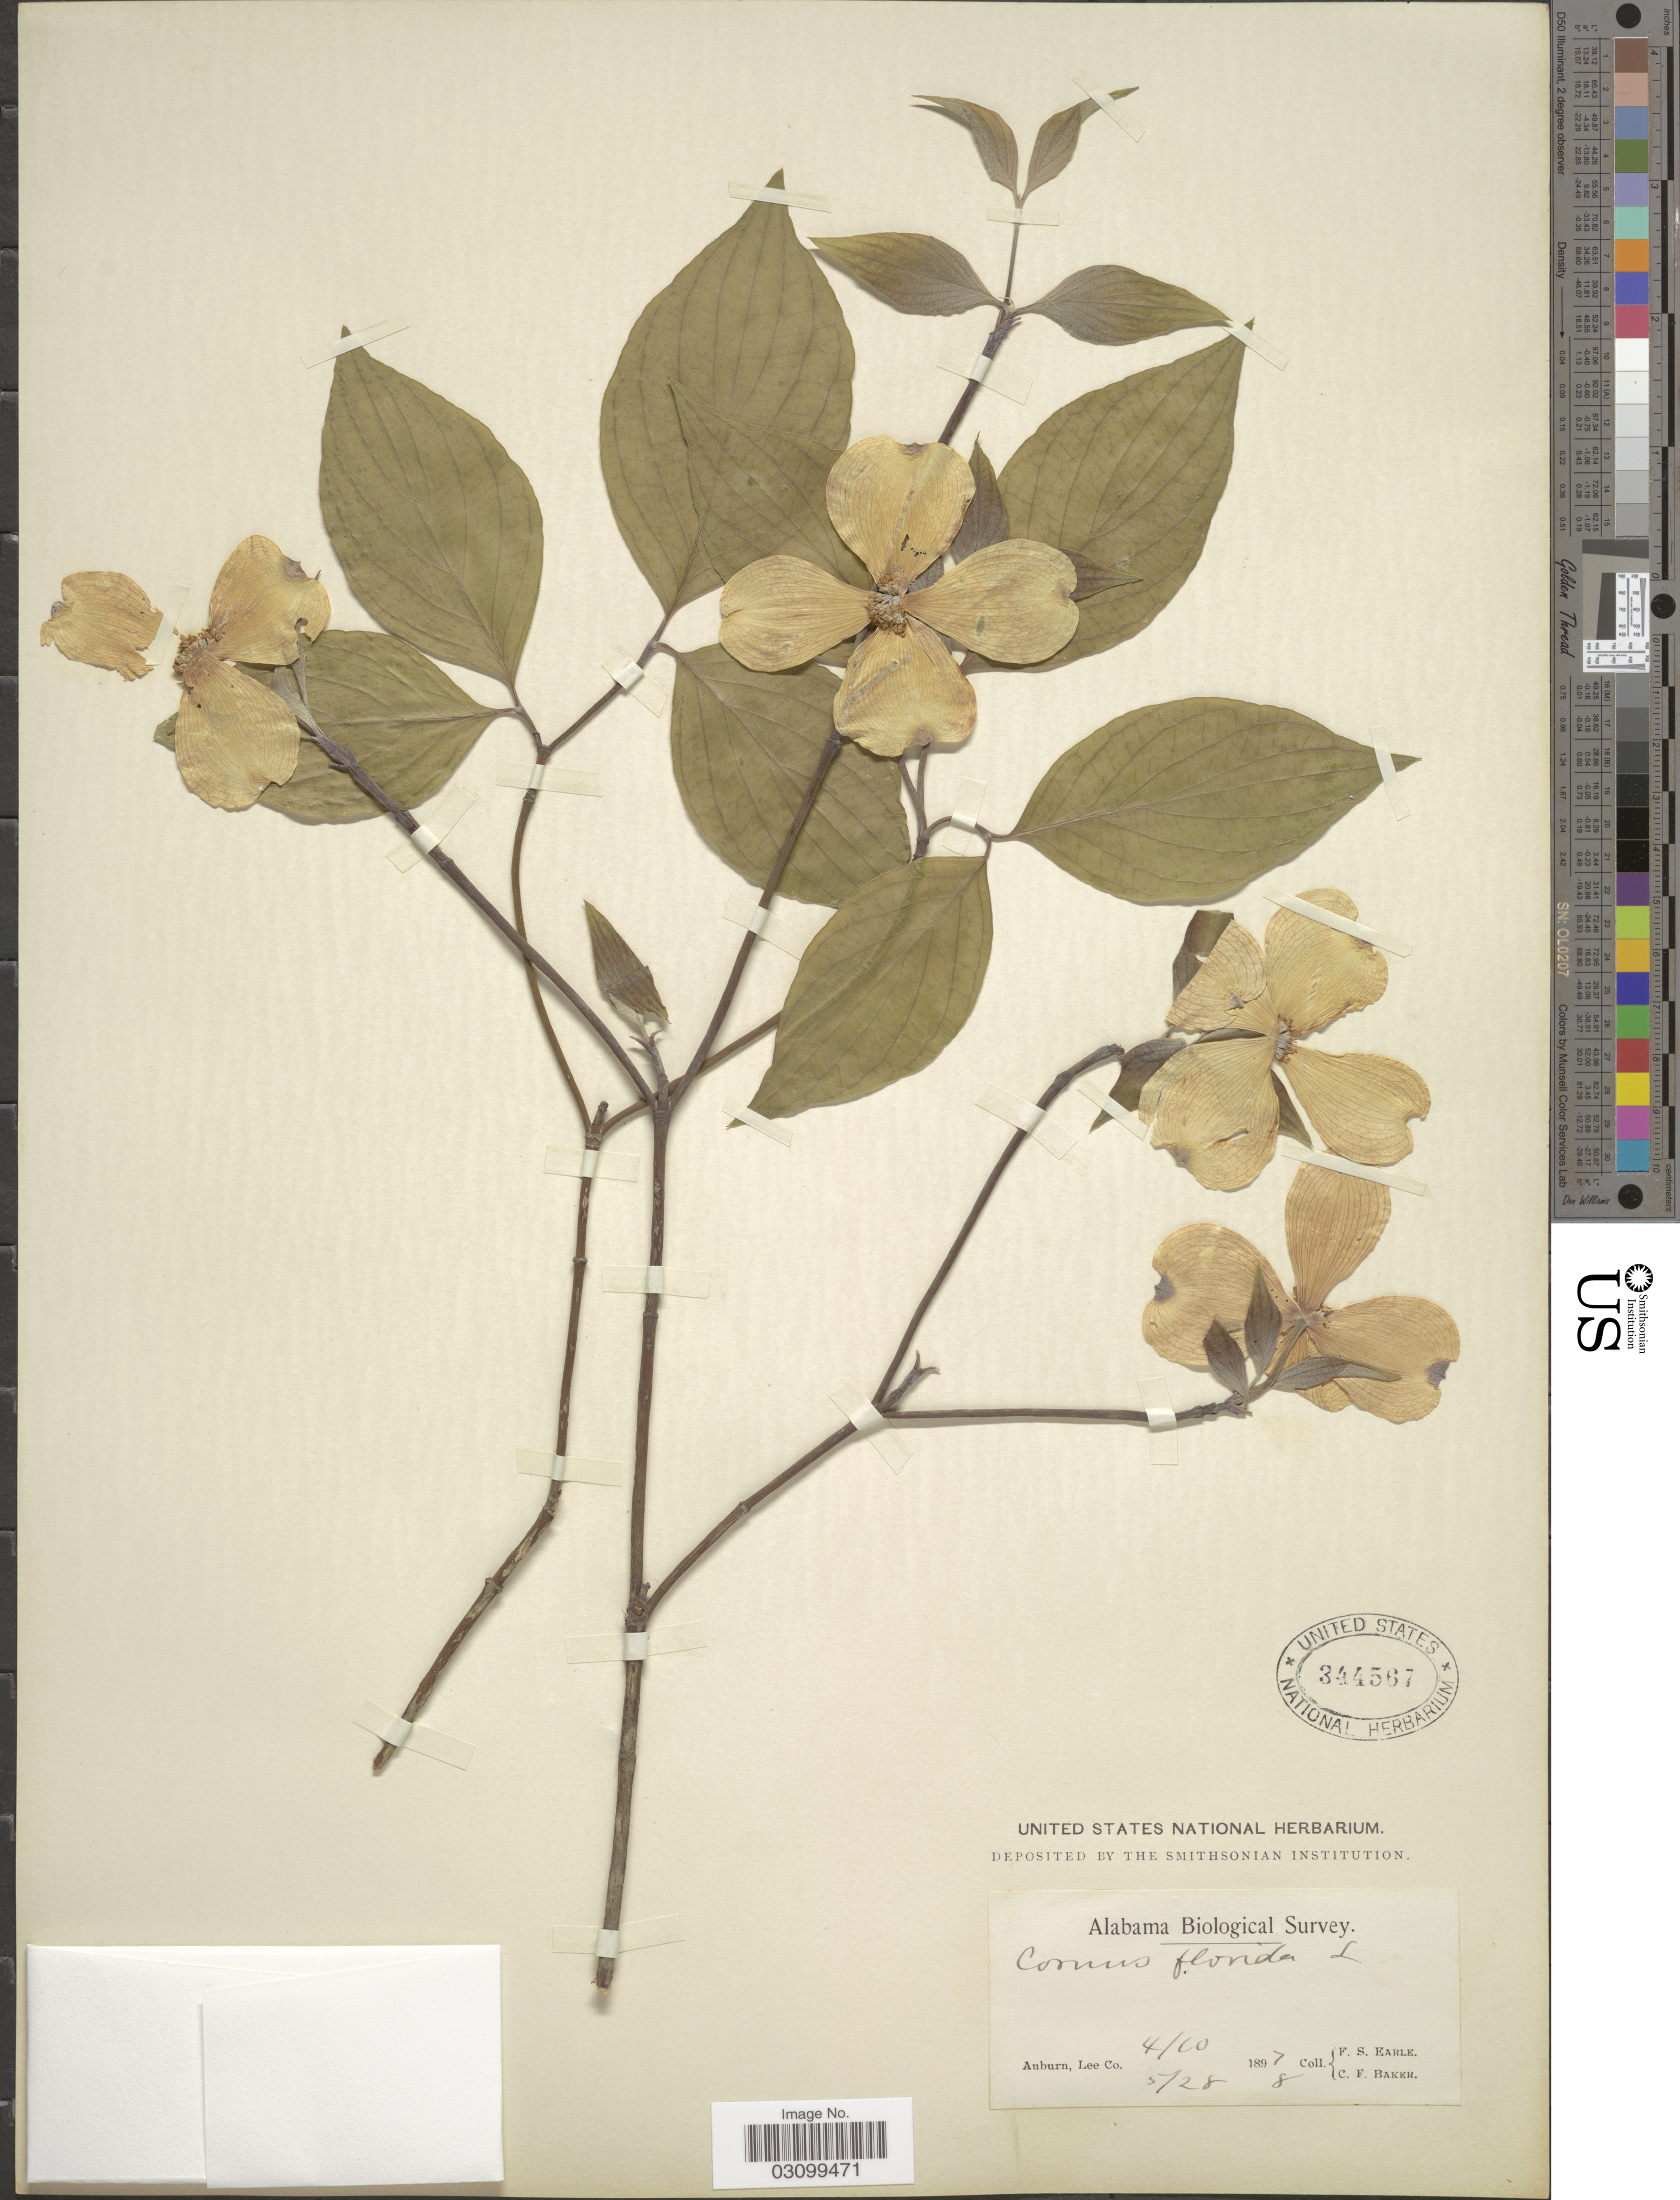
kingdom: Plantae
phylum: Tracheophyta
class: Magnoliopsida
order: Cornales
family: Cornaceae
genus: Cornus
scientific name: Cornus florida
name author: L.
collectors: F. S. Earle & C. F. Baker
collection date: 1897-04-10/1898-05-28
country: United States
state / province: Alabama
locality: Auburn, Lee Co.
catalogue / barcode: US 344567